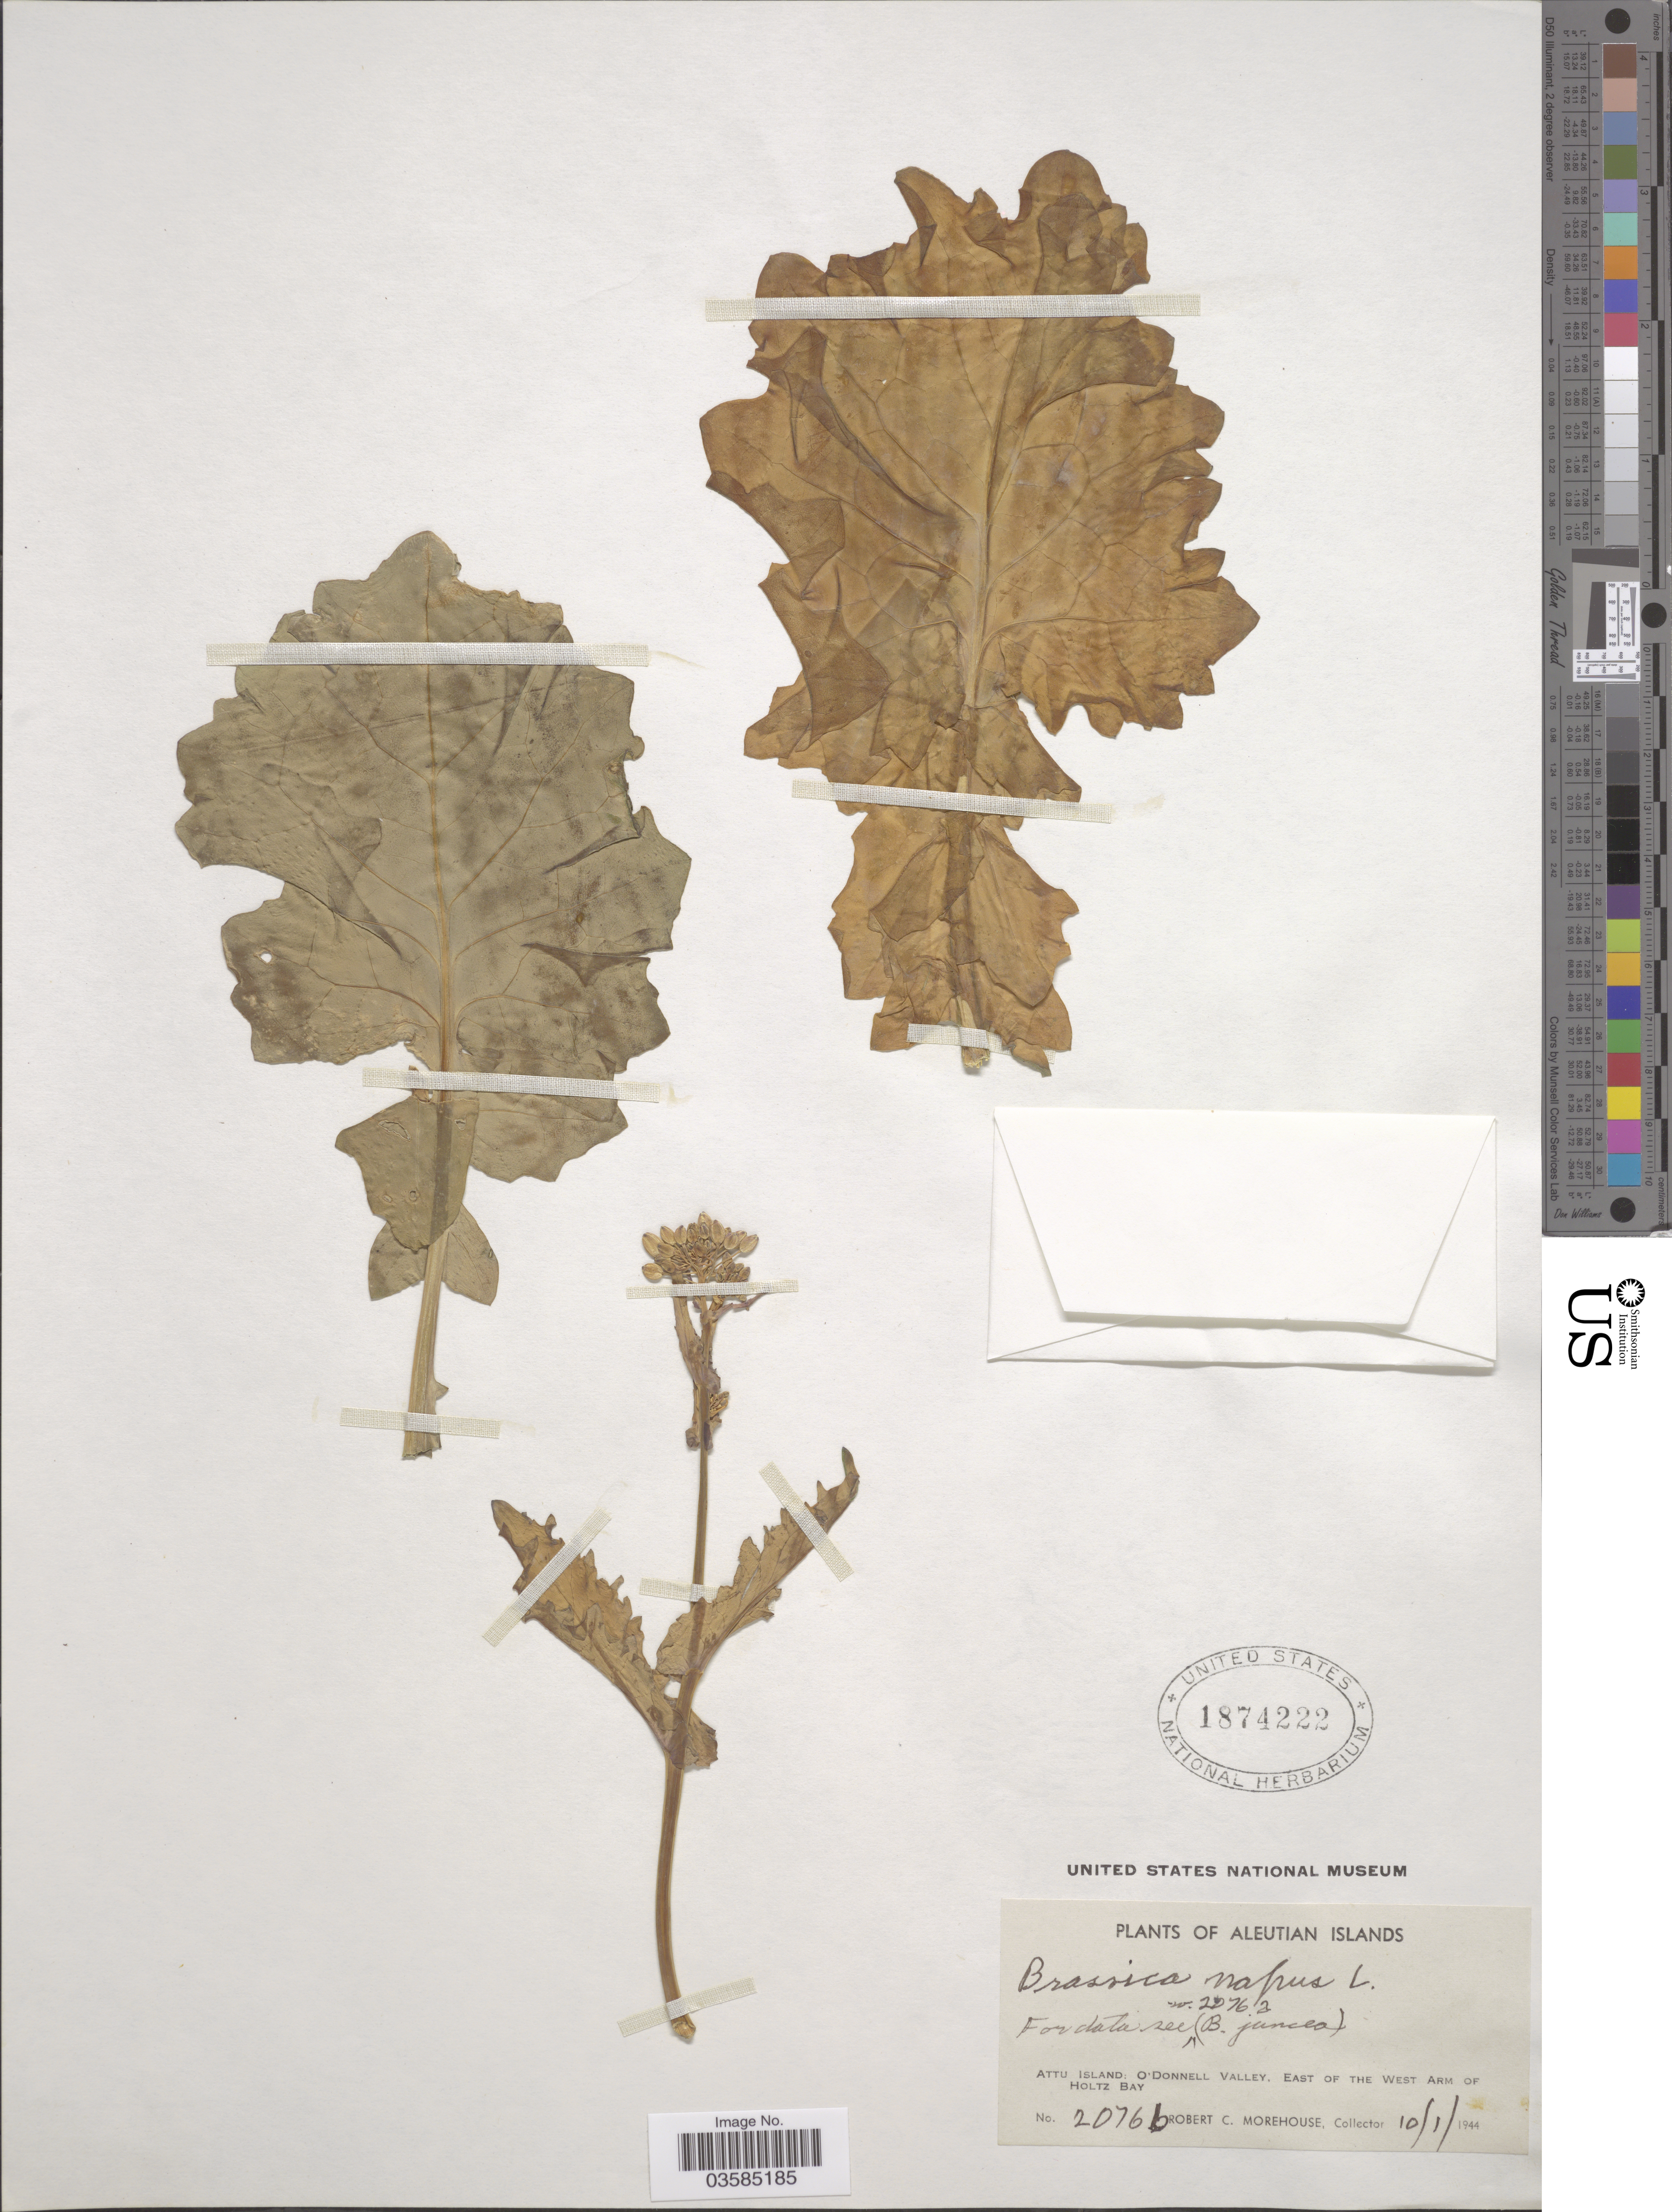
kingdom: Plantae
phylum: Tracheophyta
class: Magnoliopsida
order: Brassicales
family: Brassicaceae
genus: Brassica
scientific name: Brassica napus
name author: L.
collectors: R. Morehouse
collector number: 2076b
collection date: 1944-10-01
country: United States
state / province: Alaska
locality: Aleutian Islands. Attu Island: O'Donnell Valley. East of the West Arm of Holtz Bay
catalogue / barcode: US 1874222